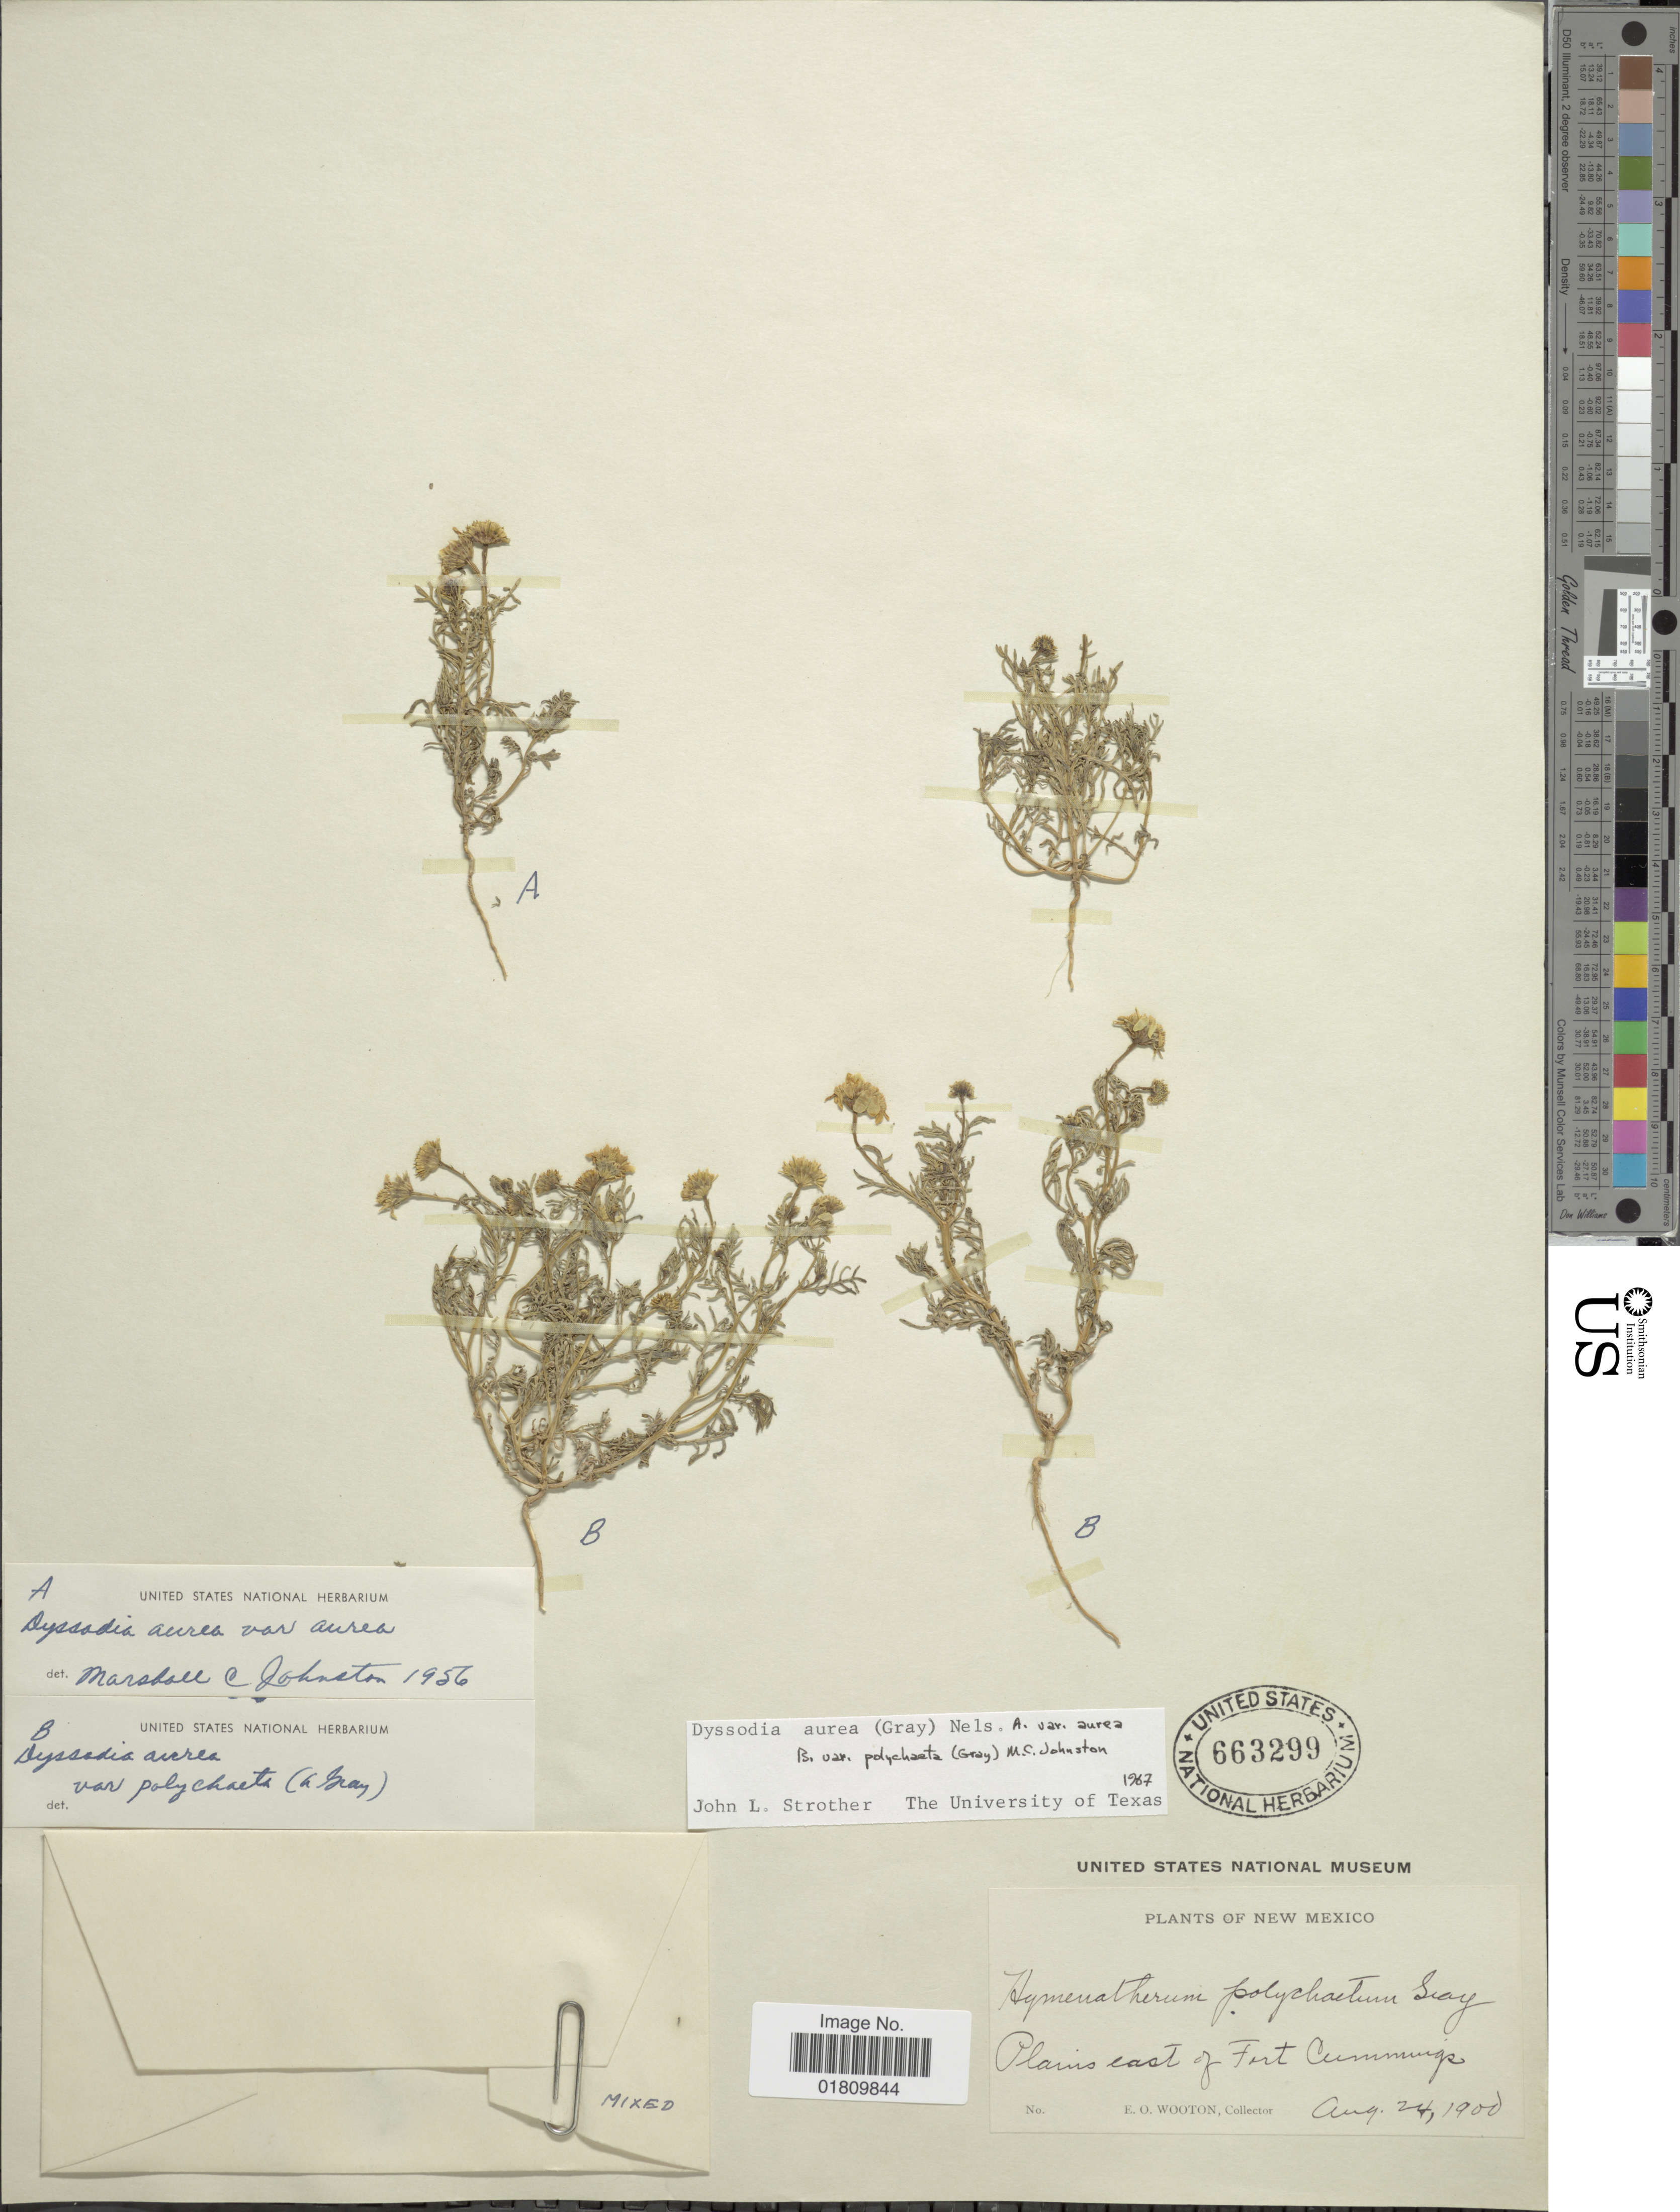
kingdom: Plantae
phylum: Tracheophyta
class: Magnoliopsida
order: Asterales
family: Asteraceae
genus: Thymophylla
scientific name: Thymophylla aurea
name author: (A. Gray) Greene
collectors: E. O. Wooton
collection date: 1900-08-24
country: United States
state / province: New Mexico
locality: Plains east of Fort Cummings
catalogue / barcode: US 663299